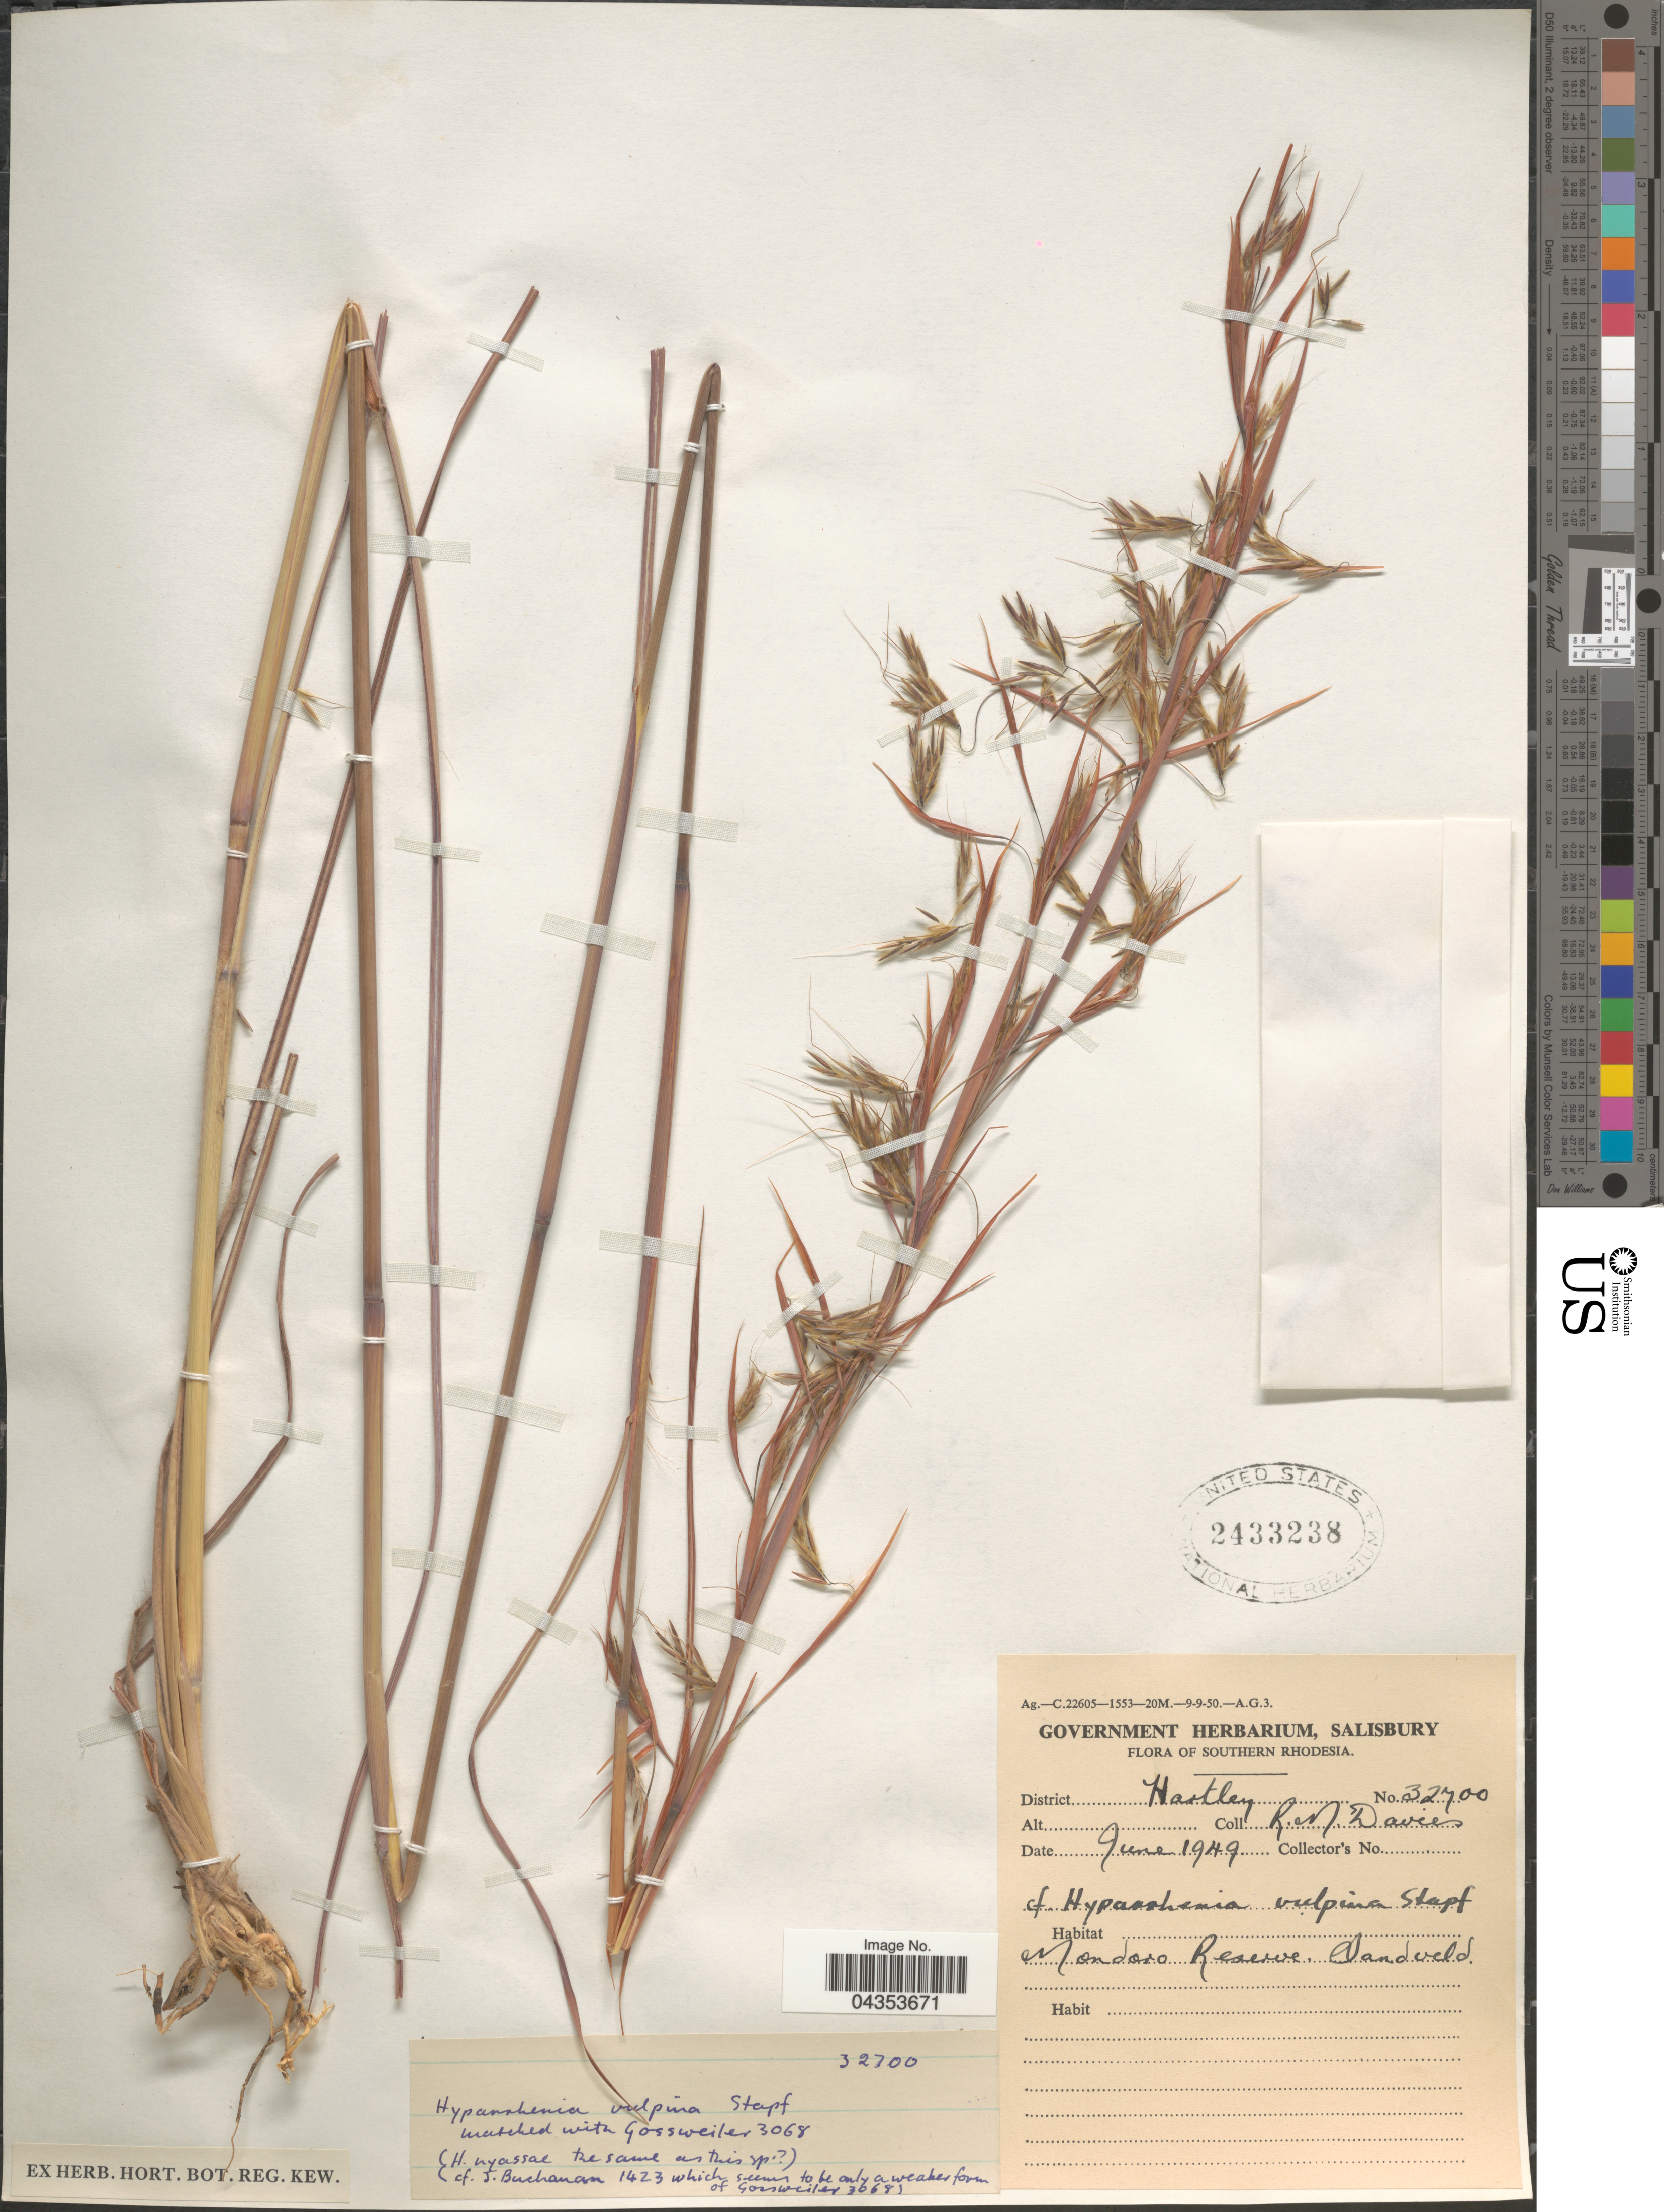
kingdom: Plantae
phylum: Tracheophyta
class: Liliopsida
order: Poales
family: Poaceae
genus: Hyparrhenia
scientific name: Hyparrhenia nyassae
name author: (Rendle) Stapf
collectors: R. Davies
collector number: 32700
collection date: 1949-06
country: Zimbabwe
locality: Southern Rhodesia. District Hartley. Mondoro Reserve. Sandveld.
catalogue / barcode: US 2433238